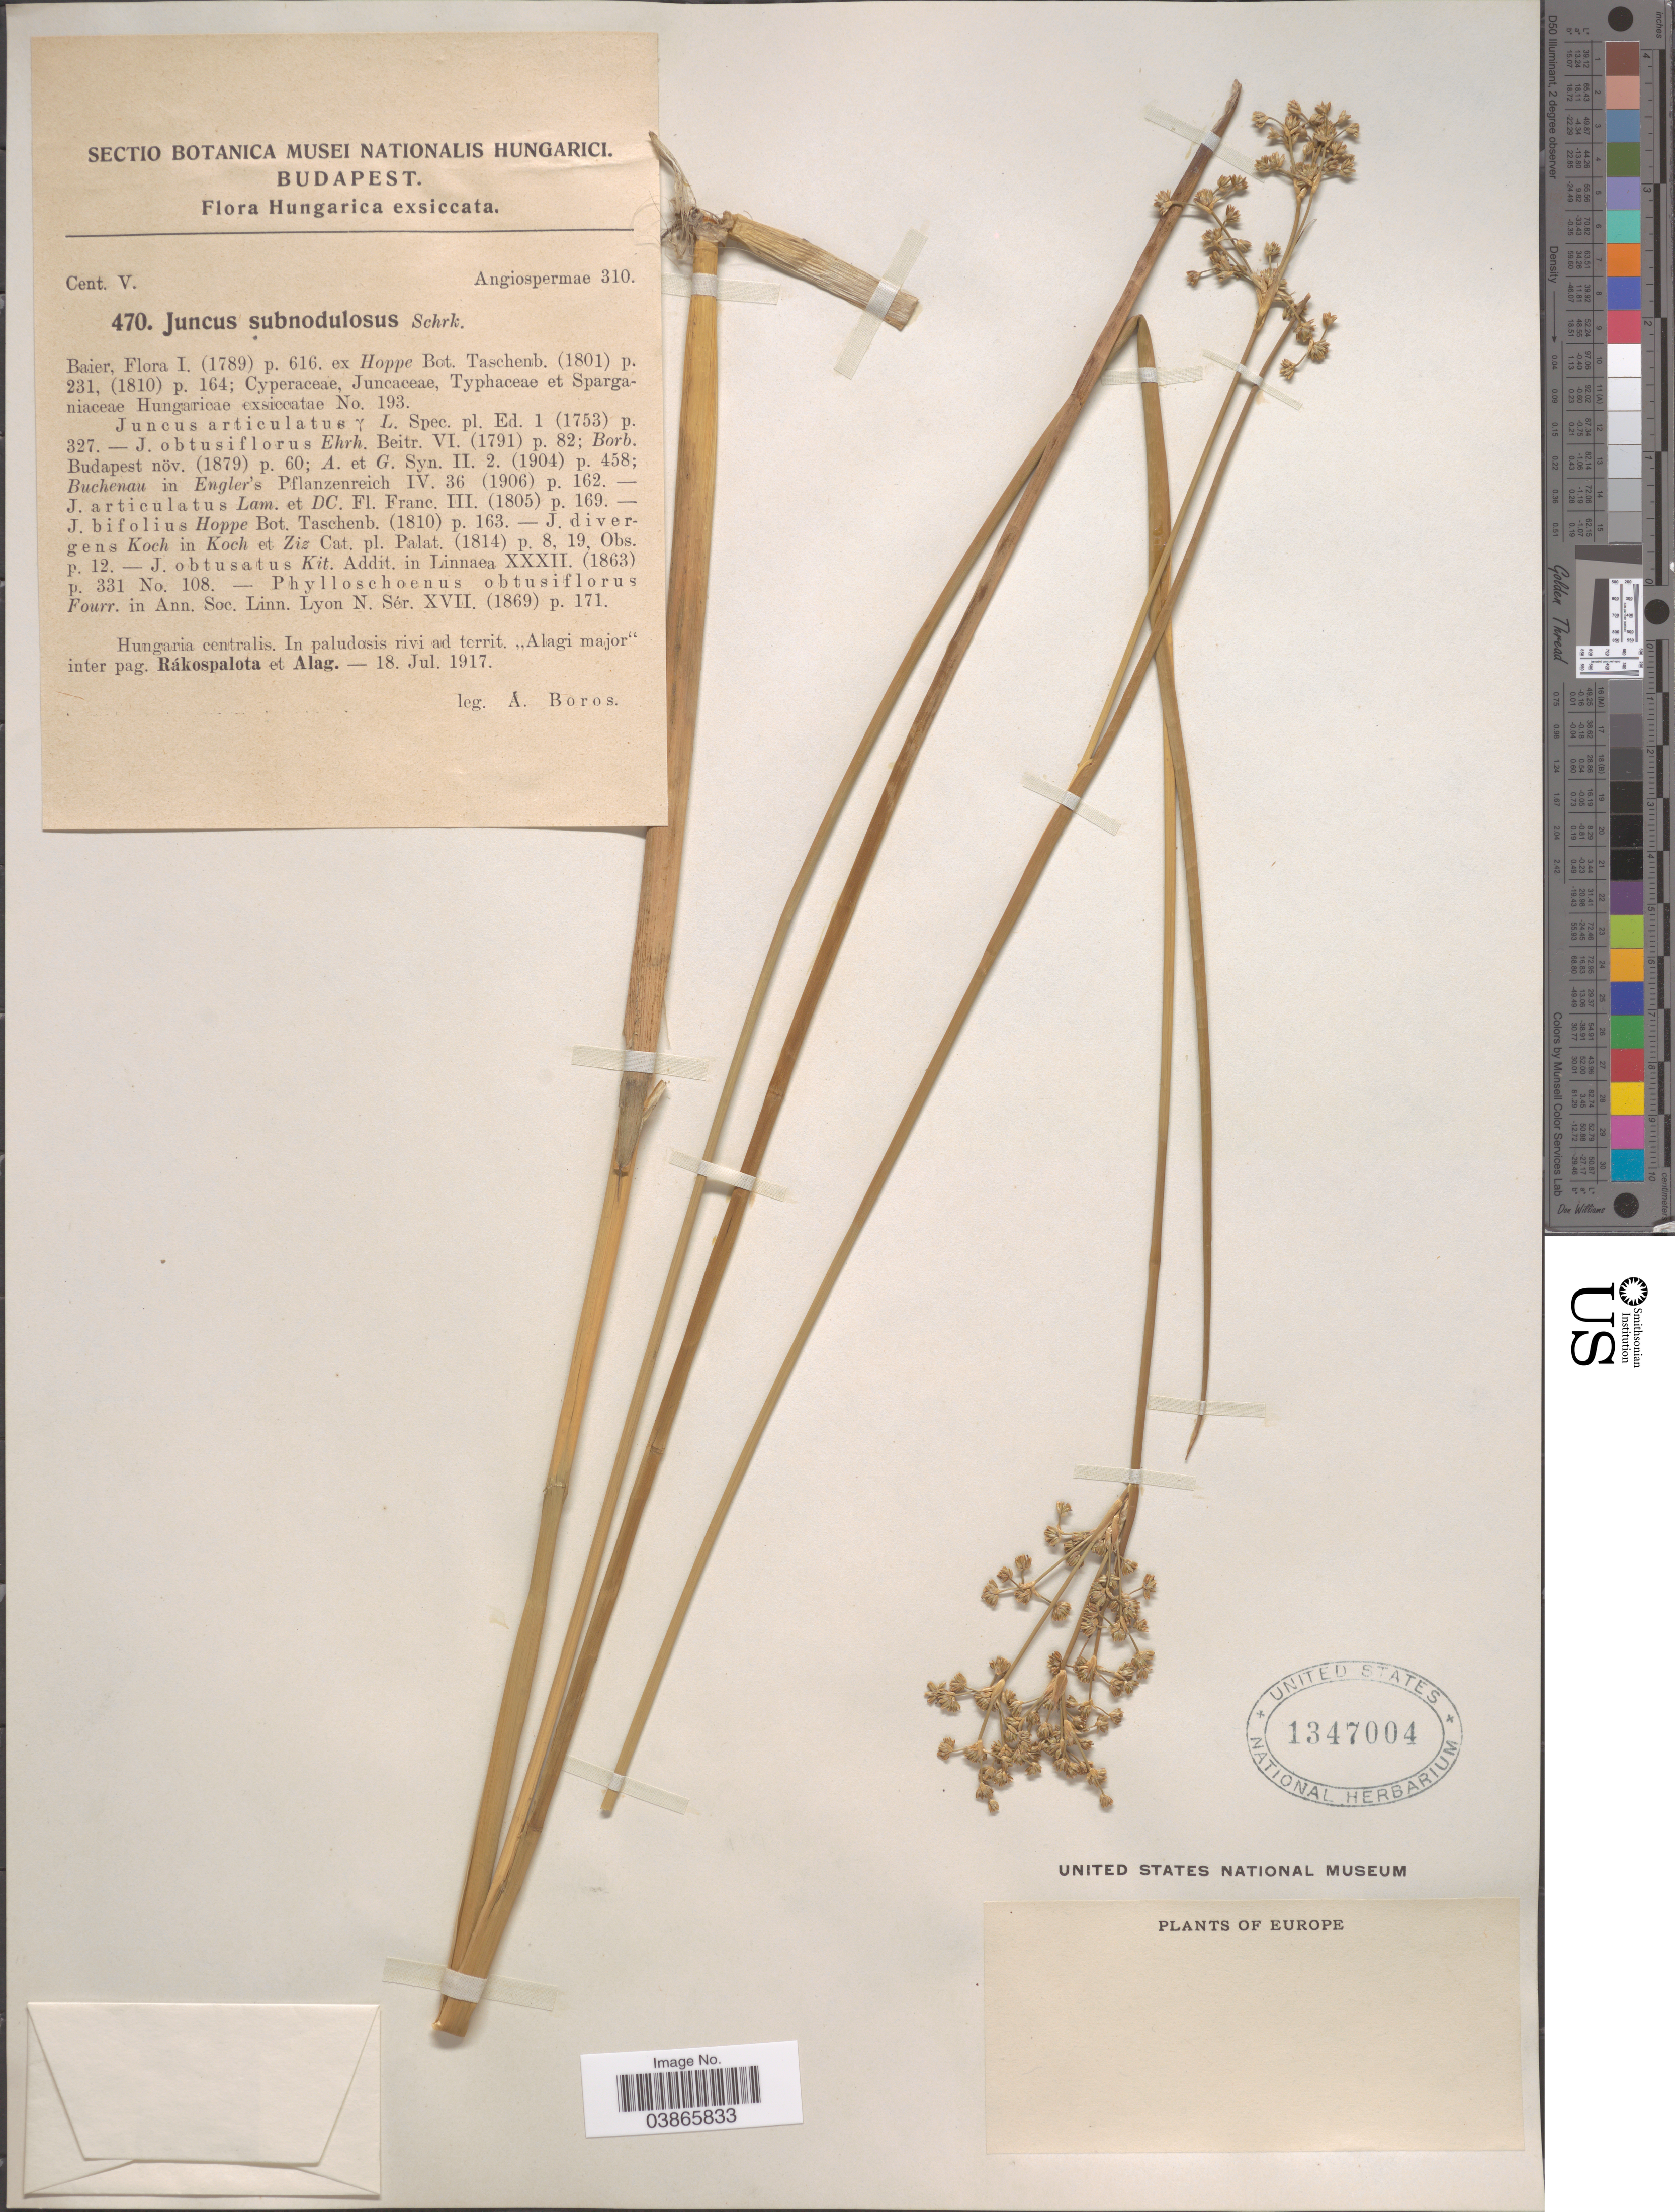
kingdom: Plantae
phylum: Tracheophyta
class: Liliopsida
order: Poales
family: Juncaceae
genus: Juncus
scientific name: Juncus subnodulosus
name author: Schrank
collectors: Á. Boros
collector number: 470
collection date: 1917-07-18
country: Hungary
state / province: Budapest, Capital District of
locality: Hungaria centralis. In paludosis rivi ad territ. "Alagi major" inter pag. Rákospalota et Alag.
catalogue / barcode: US 1347004